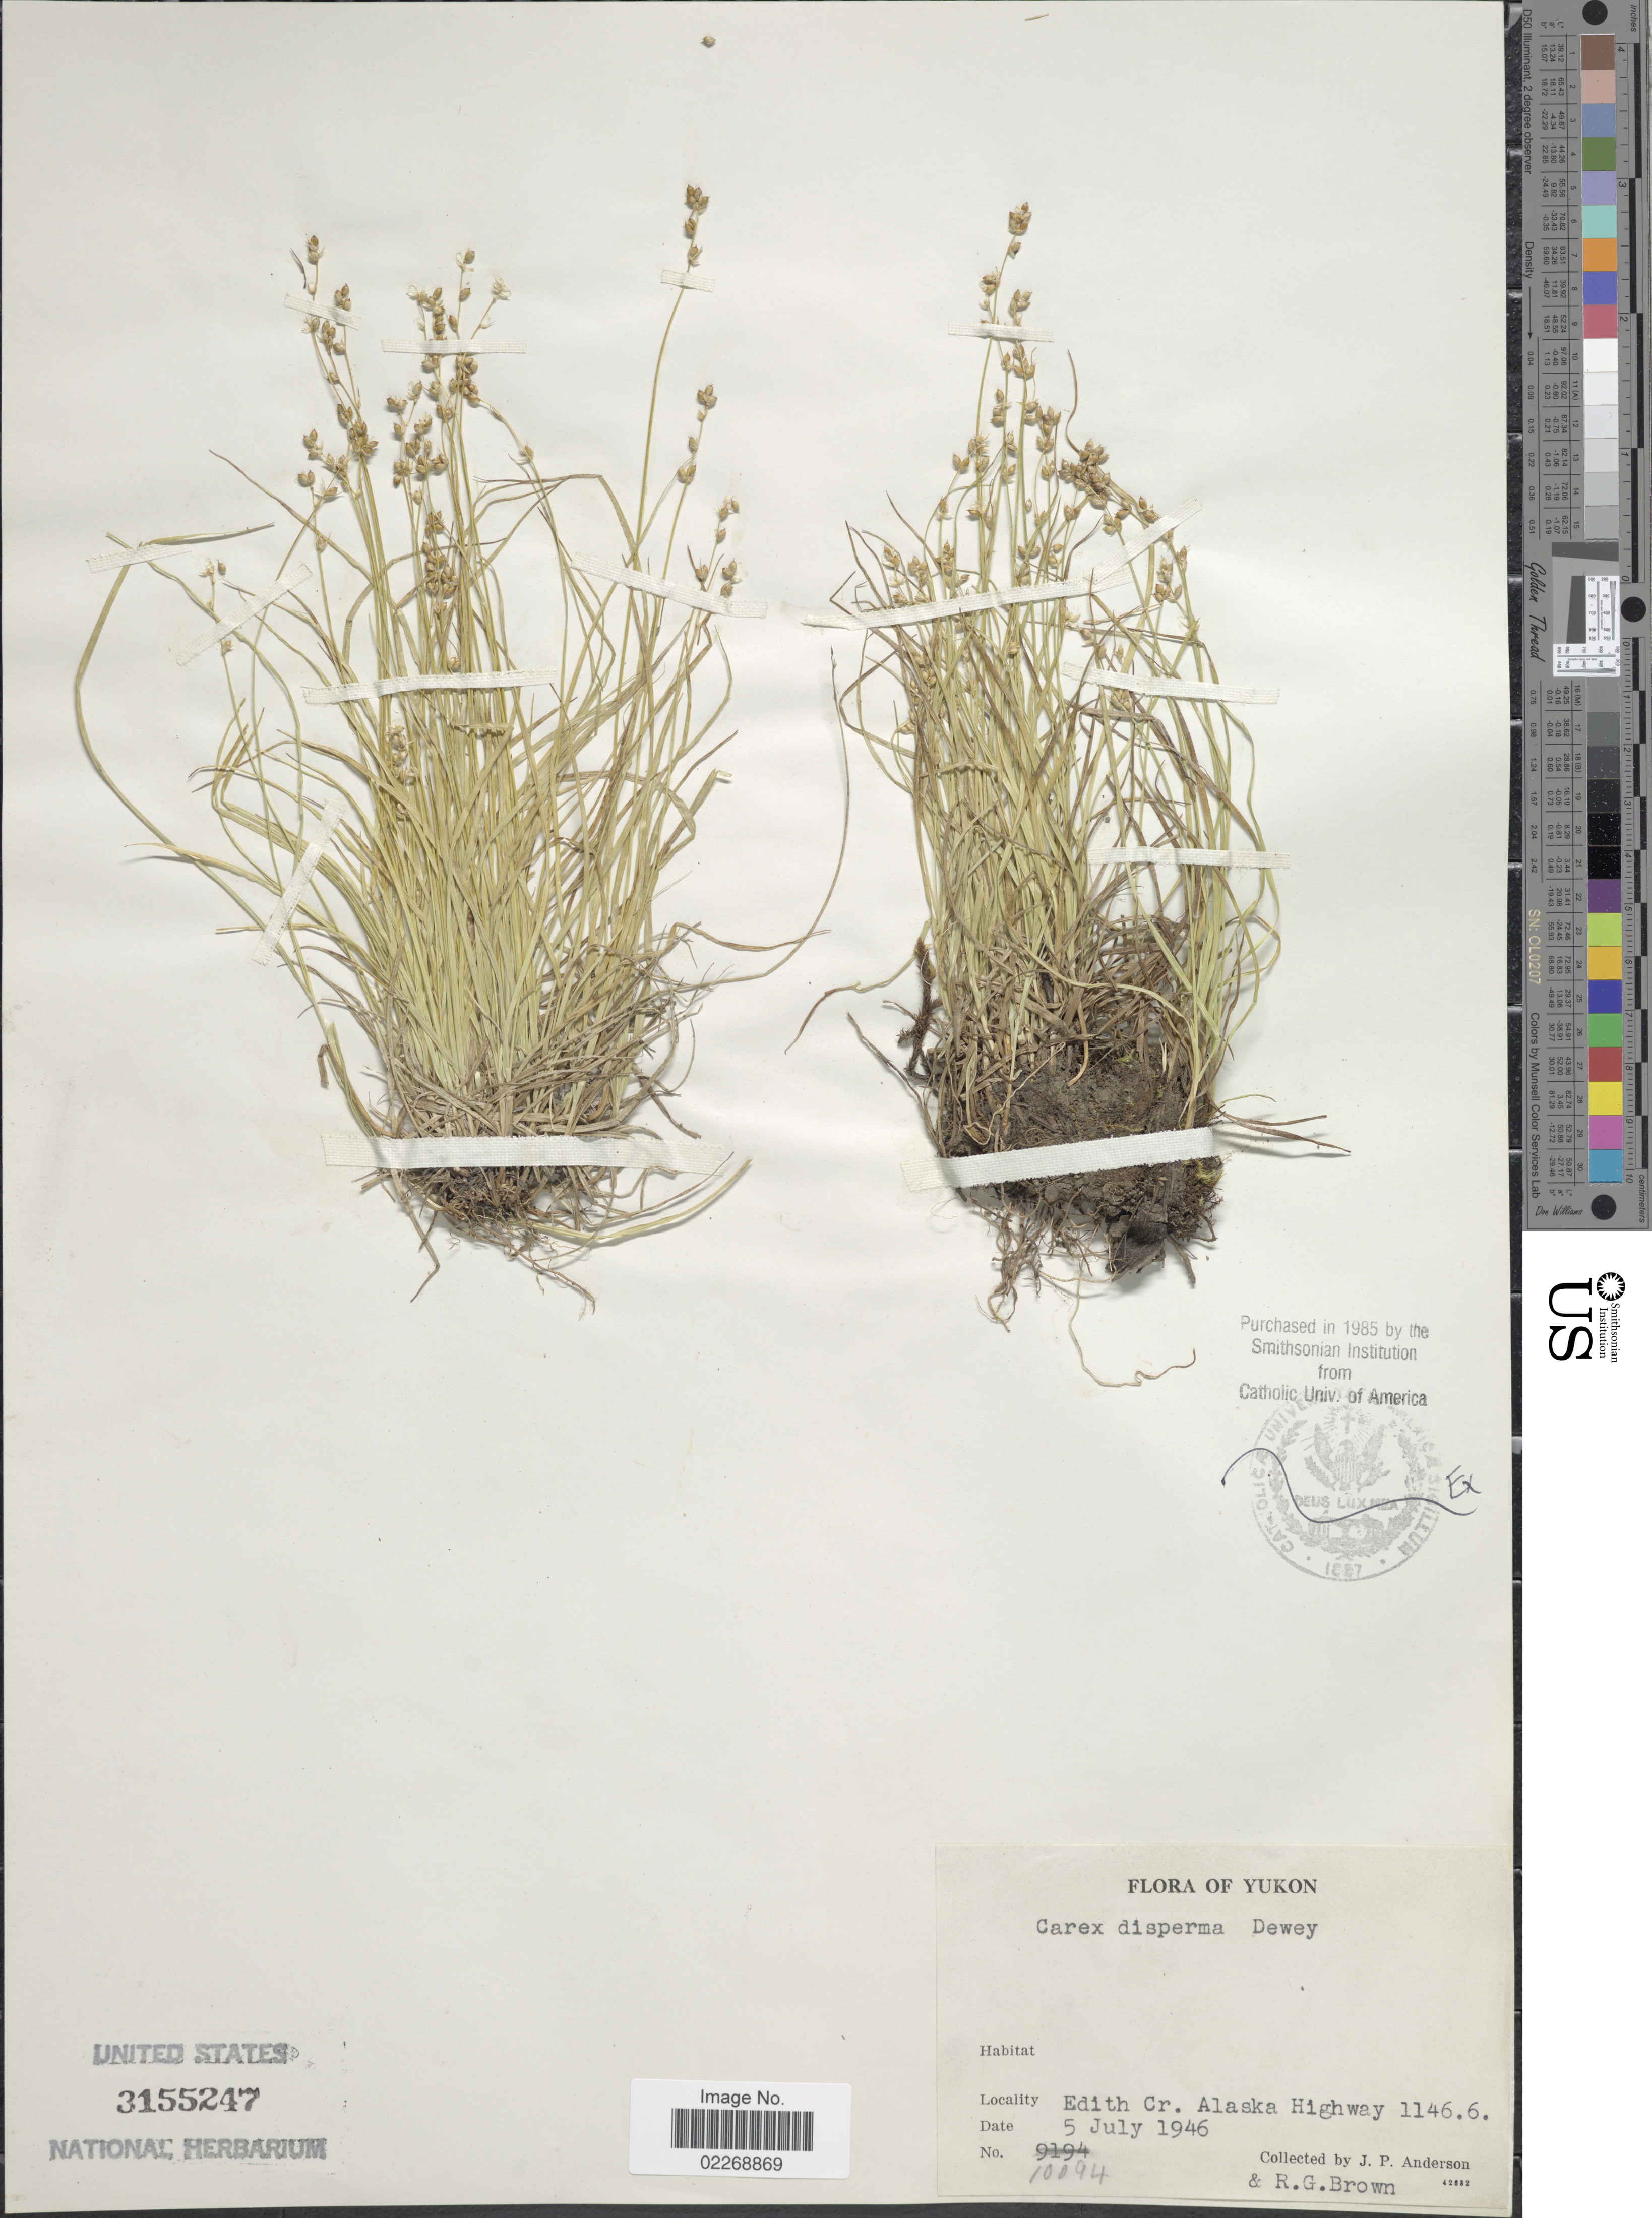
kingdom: Plantae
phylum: Tracheophyta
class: Liliopsida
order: Poales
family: Cyperaceae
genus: Carex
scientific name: Carex disperma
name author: Dewey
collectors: J. P. Anderson & R. G. Brown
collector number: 10094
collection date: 1946-07-05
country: Canada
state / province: Yukon Territory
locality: Edith Cr. Alaska Highway 1146.6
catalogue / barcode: US 3155247